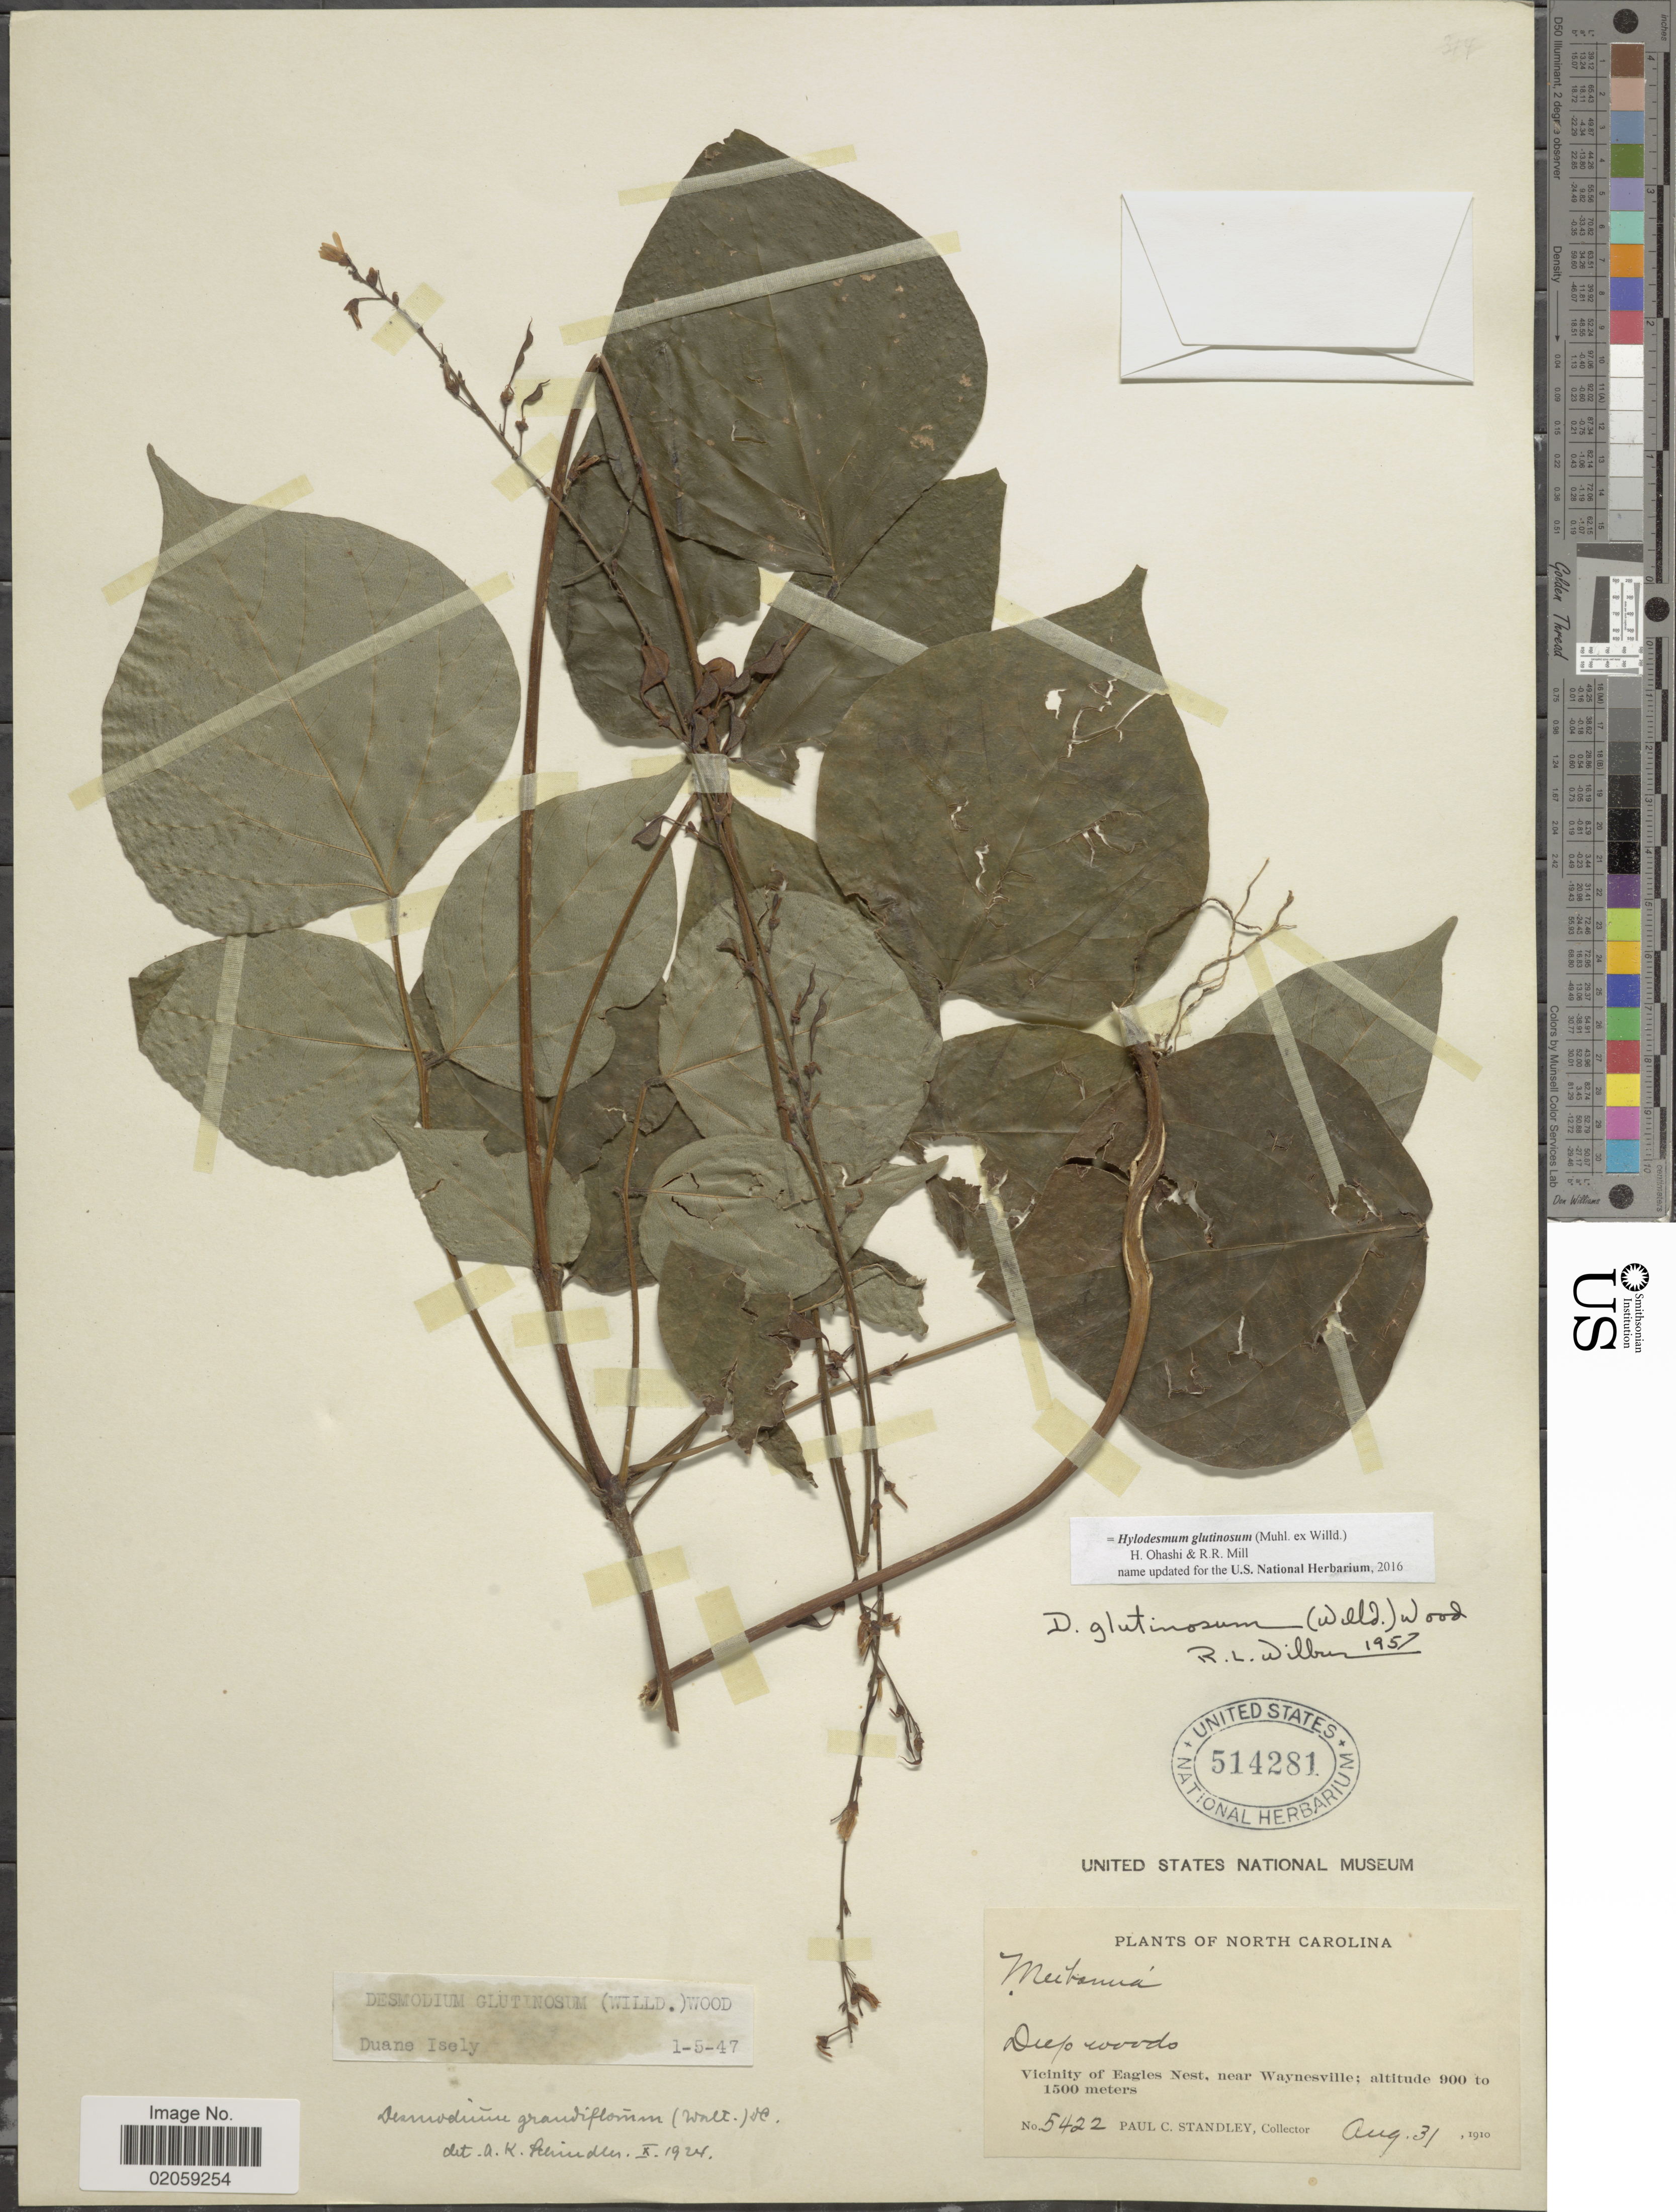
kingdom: Plantae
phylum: Tracheophyta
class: Magnoliopsida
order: Fabales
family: Fabaceae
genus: Hylodesmum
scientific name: Hylodesmum glutinosum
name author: (Muhl. ex Willd.) H. Ohashi & R.R. Mill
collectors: P. C. Standley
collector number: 5422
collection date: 1910-08-31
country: United States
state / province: North Carolina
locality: Vicinity of Eagles Nest, near Waynesville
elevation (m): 900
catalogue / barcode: US 514281